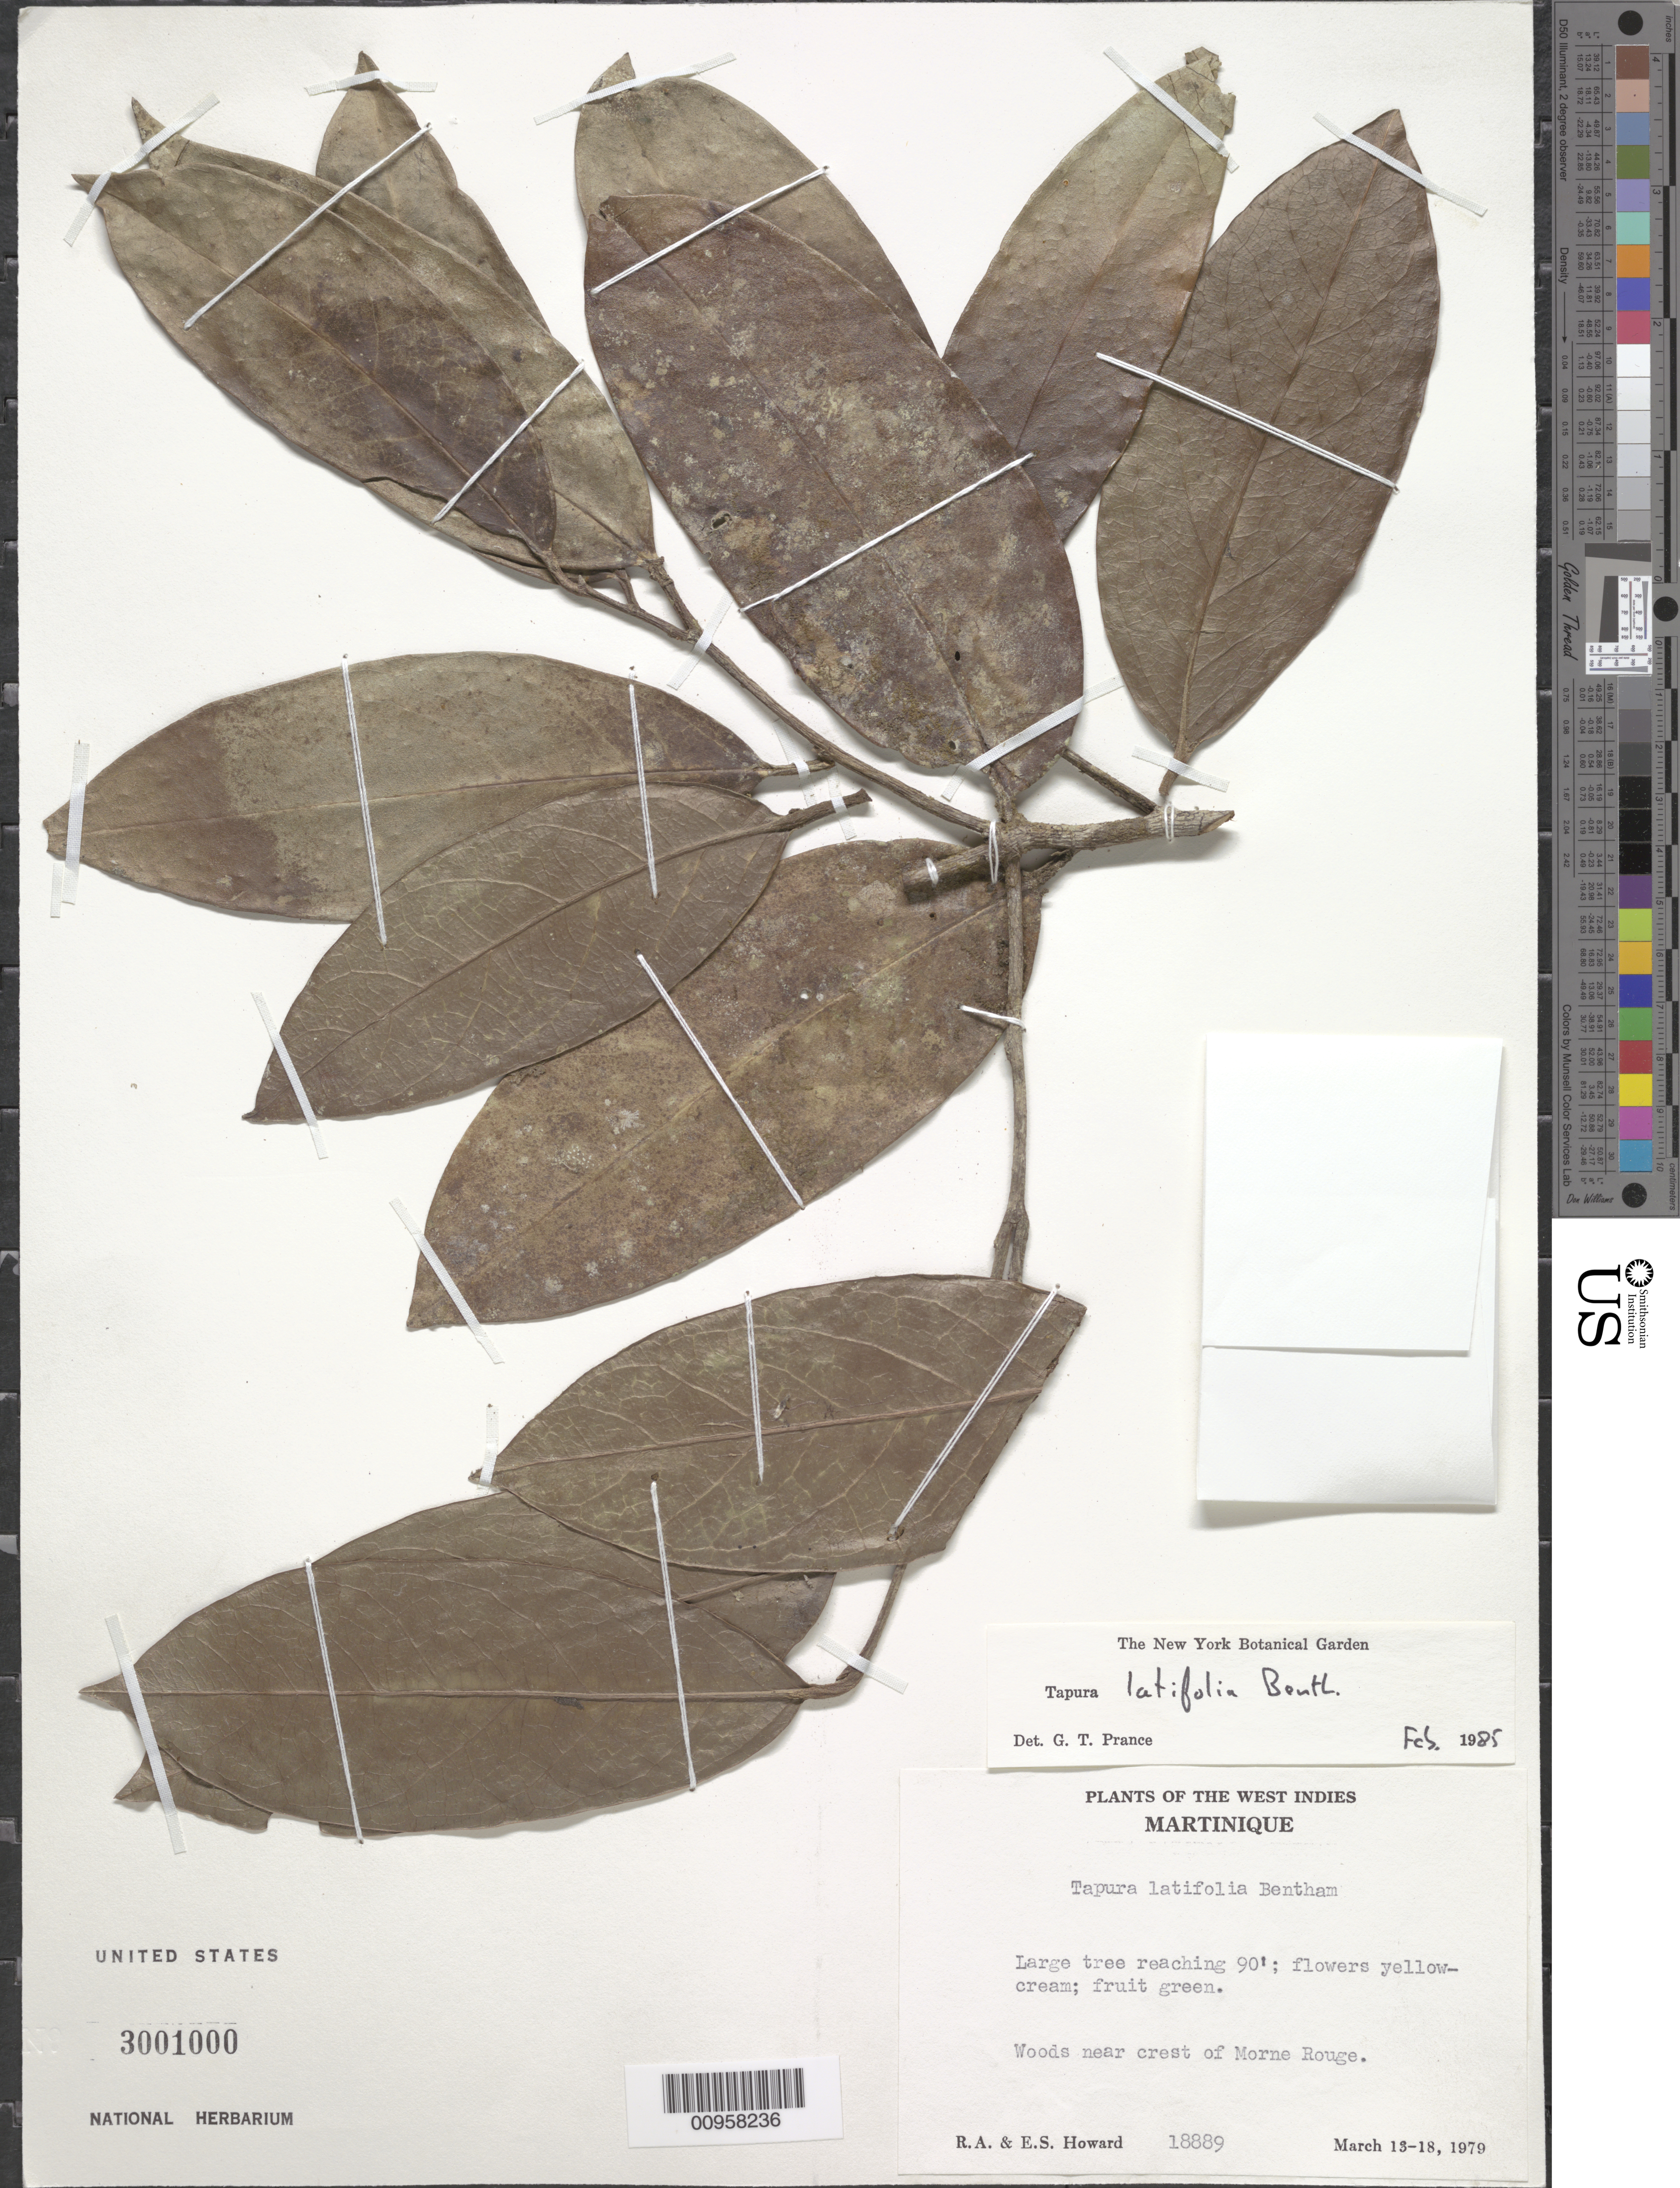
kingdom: Plantae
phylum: Tracheophyta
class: Magnoliopsida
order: Malpighiales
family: Dichapetalaceae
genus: Tapura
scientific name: Tapura latifolia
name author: Benth.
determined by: Prance, G. T.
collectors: R. A. Howard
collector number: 18889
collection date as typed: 13 Mar 1979 to 18 Mar 1979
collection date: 1979-03-13/1979-03-18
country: Martinique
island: Martinique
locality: Near crest of Morne Rouge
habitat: Woods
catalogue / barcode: US 3001000